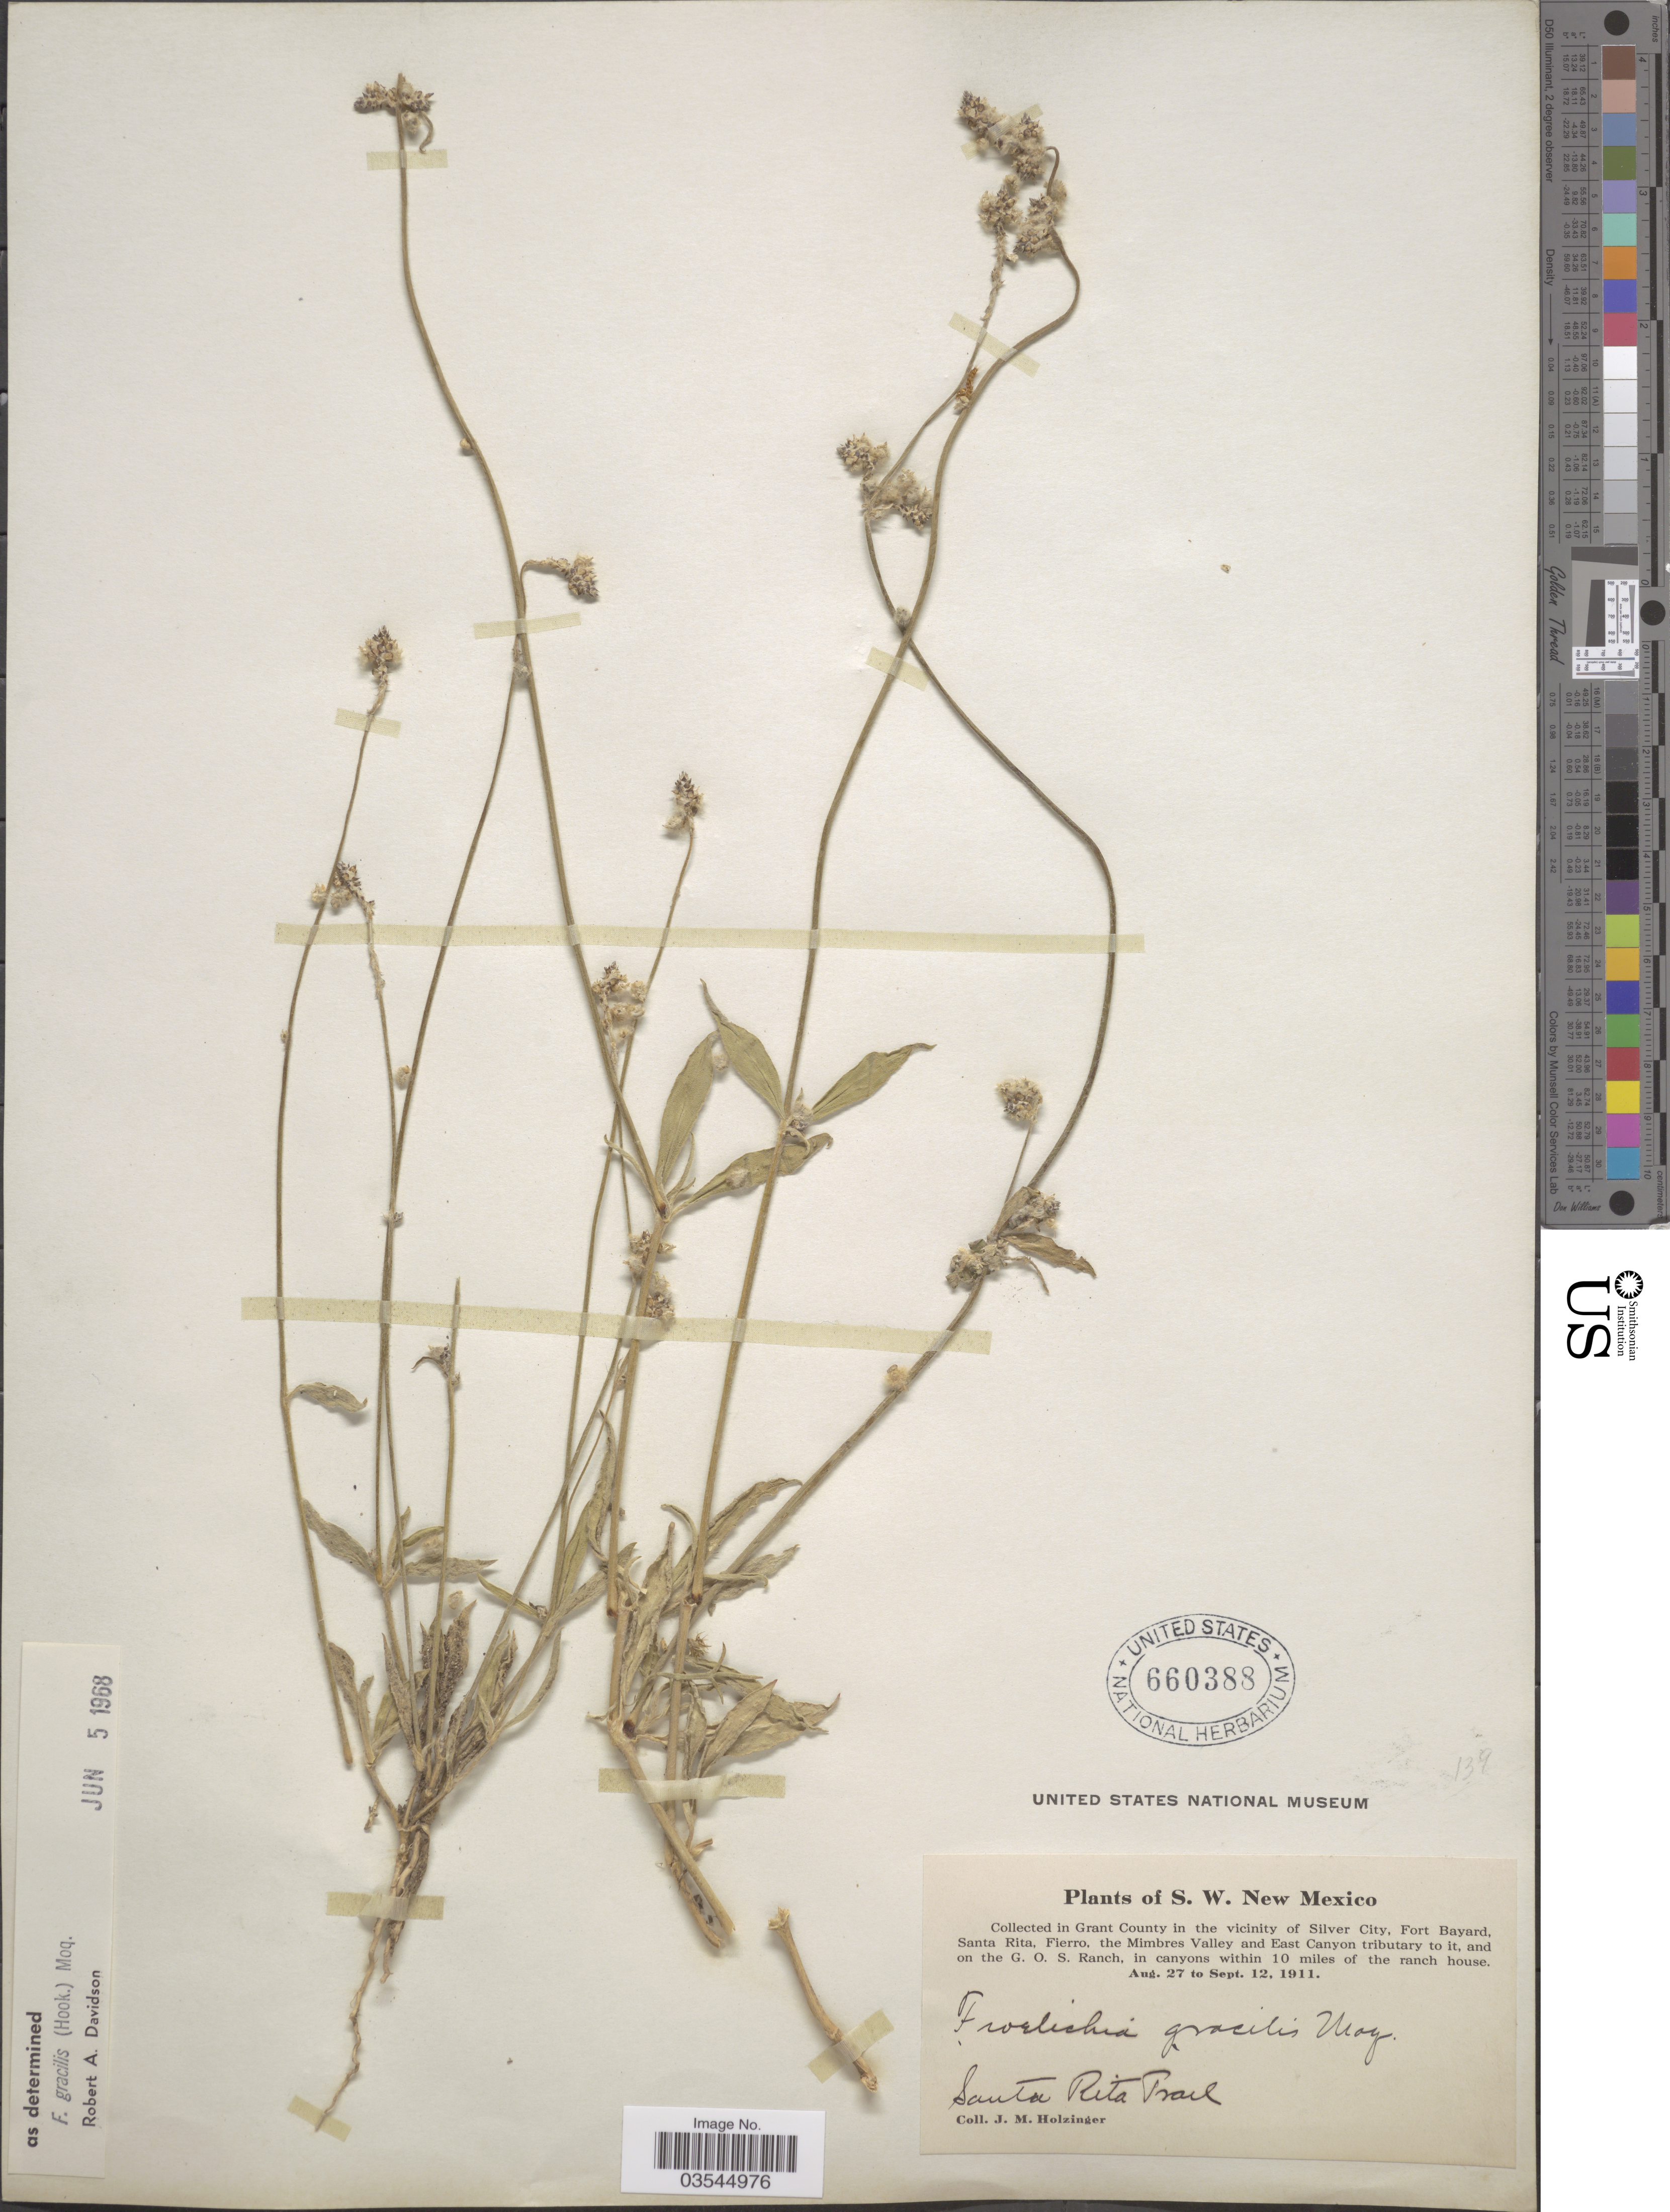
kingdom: Plantae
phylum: Tracheophyta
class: Magnoliopsida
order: Caryophyllales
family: Amaranthaceae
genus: Froelichia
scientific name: Froelichia gracilis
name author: (Hook.) Moq.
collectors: J. M. Holzinger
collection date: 1911-08-27/1911-09-12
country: United States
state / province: New Mexico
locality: S.W. New Mexico. In Grant County in the vicinity of Silver City, Fort Bayard, Santa Rita, Fierro, the Mimbres Valley and East Canyon tributary to it, and on the G.O.S. Ranch, in canyons within 10 miles of the ranch house. Santa Rita Trail.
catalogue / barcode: US 660388